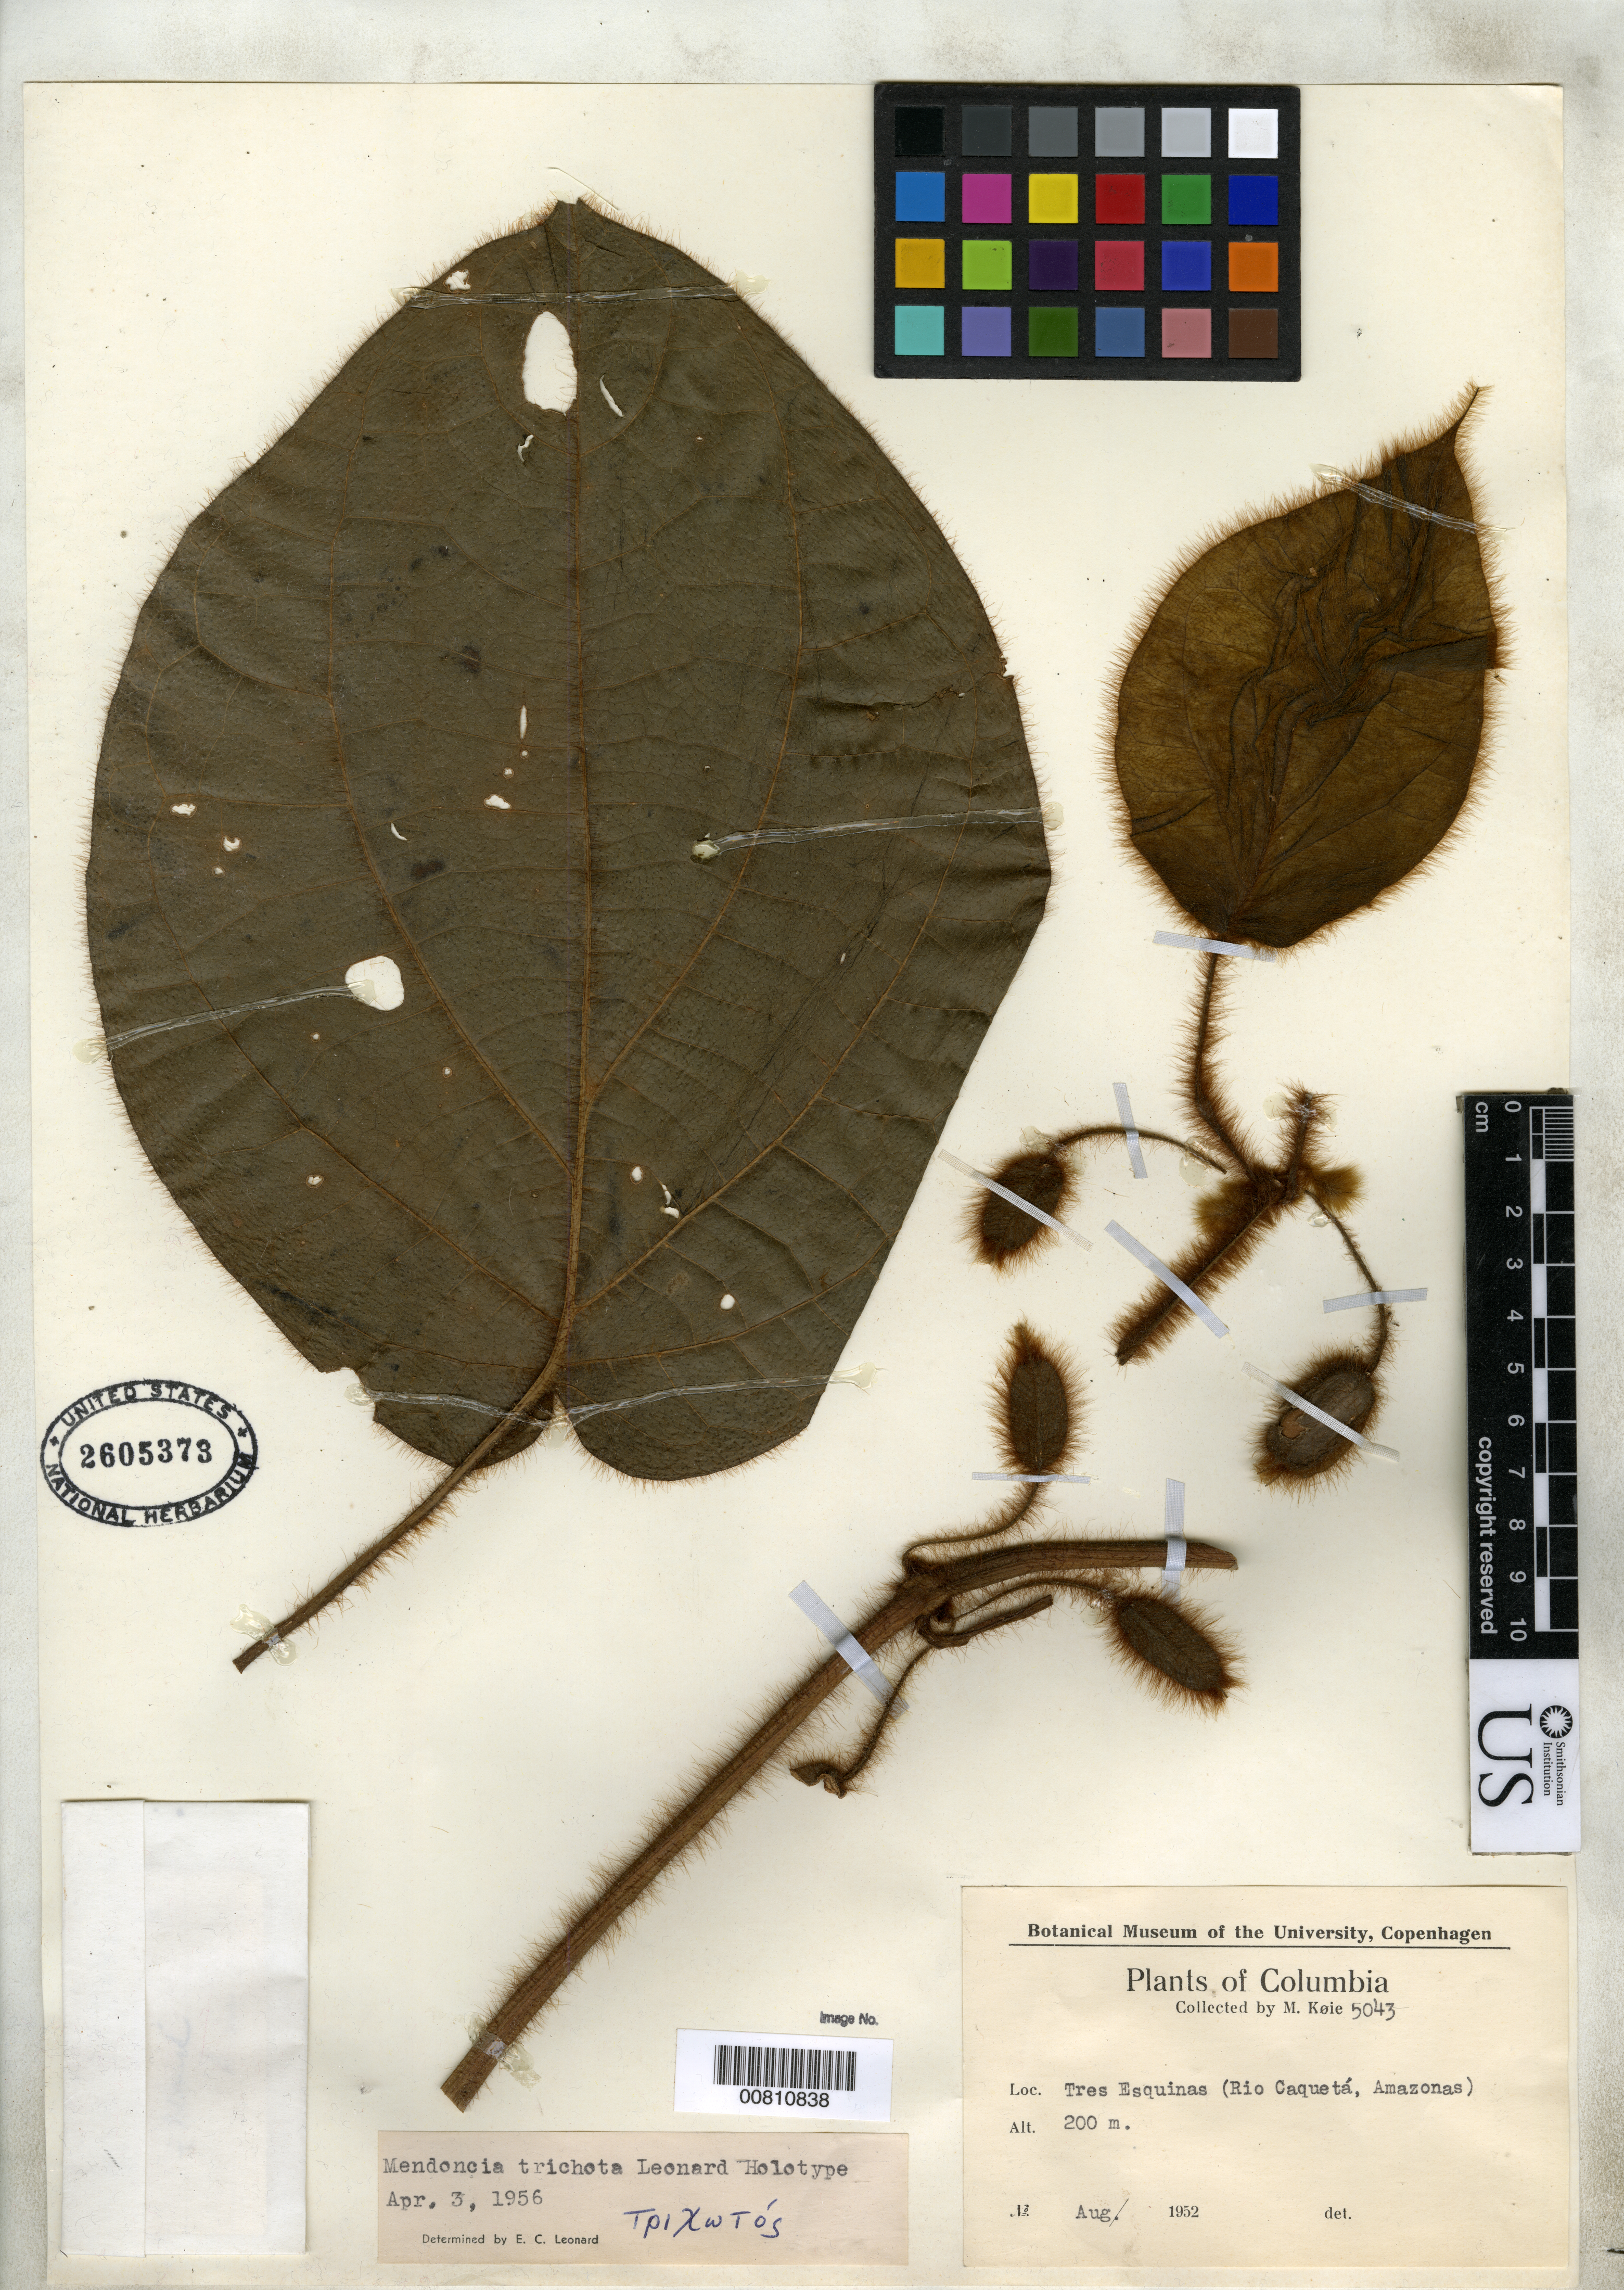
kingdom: Plantae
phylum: Tracheophyta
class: Magnoliopsida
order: Lamiales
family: Acanthaceae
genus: Mendoncia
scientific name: Mendoncia trichota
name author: Leonard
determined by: Leonard, Emery C., (US)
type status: Holotype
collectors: M. Koje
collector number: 5043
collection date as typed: Aug 1952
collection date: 1952-08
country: Colombia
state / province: Amazônas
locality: Tres Esquinas (Rio Caquetá, Amazonas).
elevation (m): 200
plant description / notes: Collector name "Køie" on label.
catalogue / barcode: US 2605373